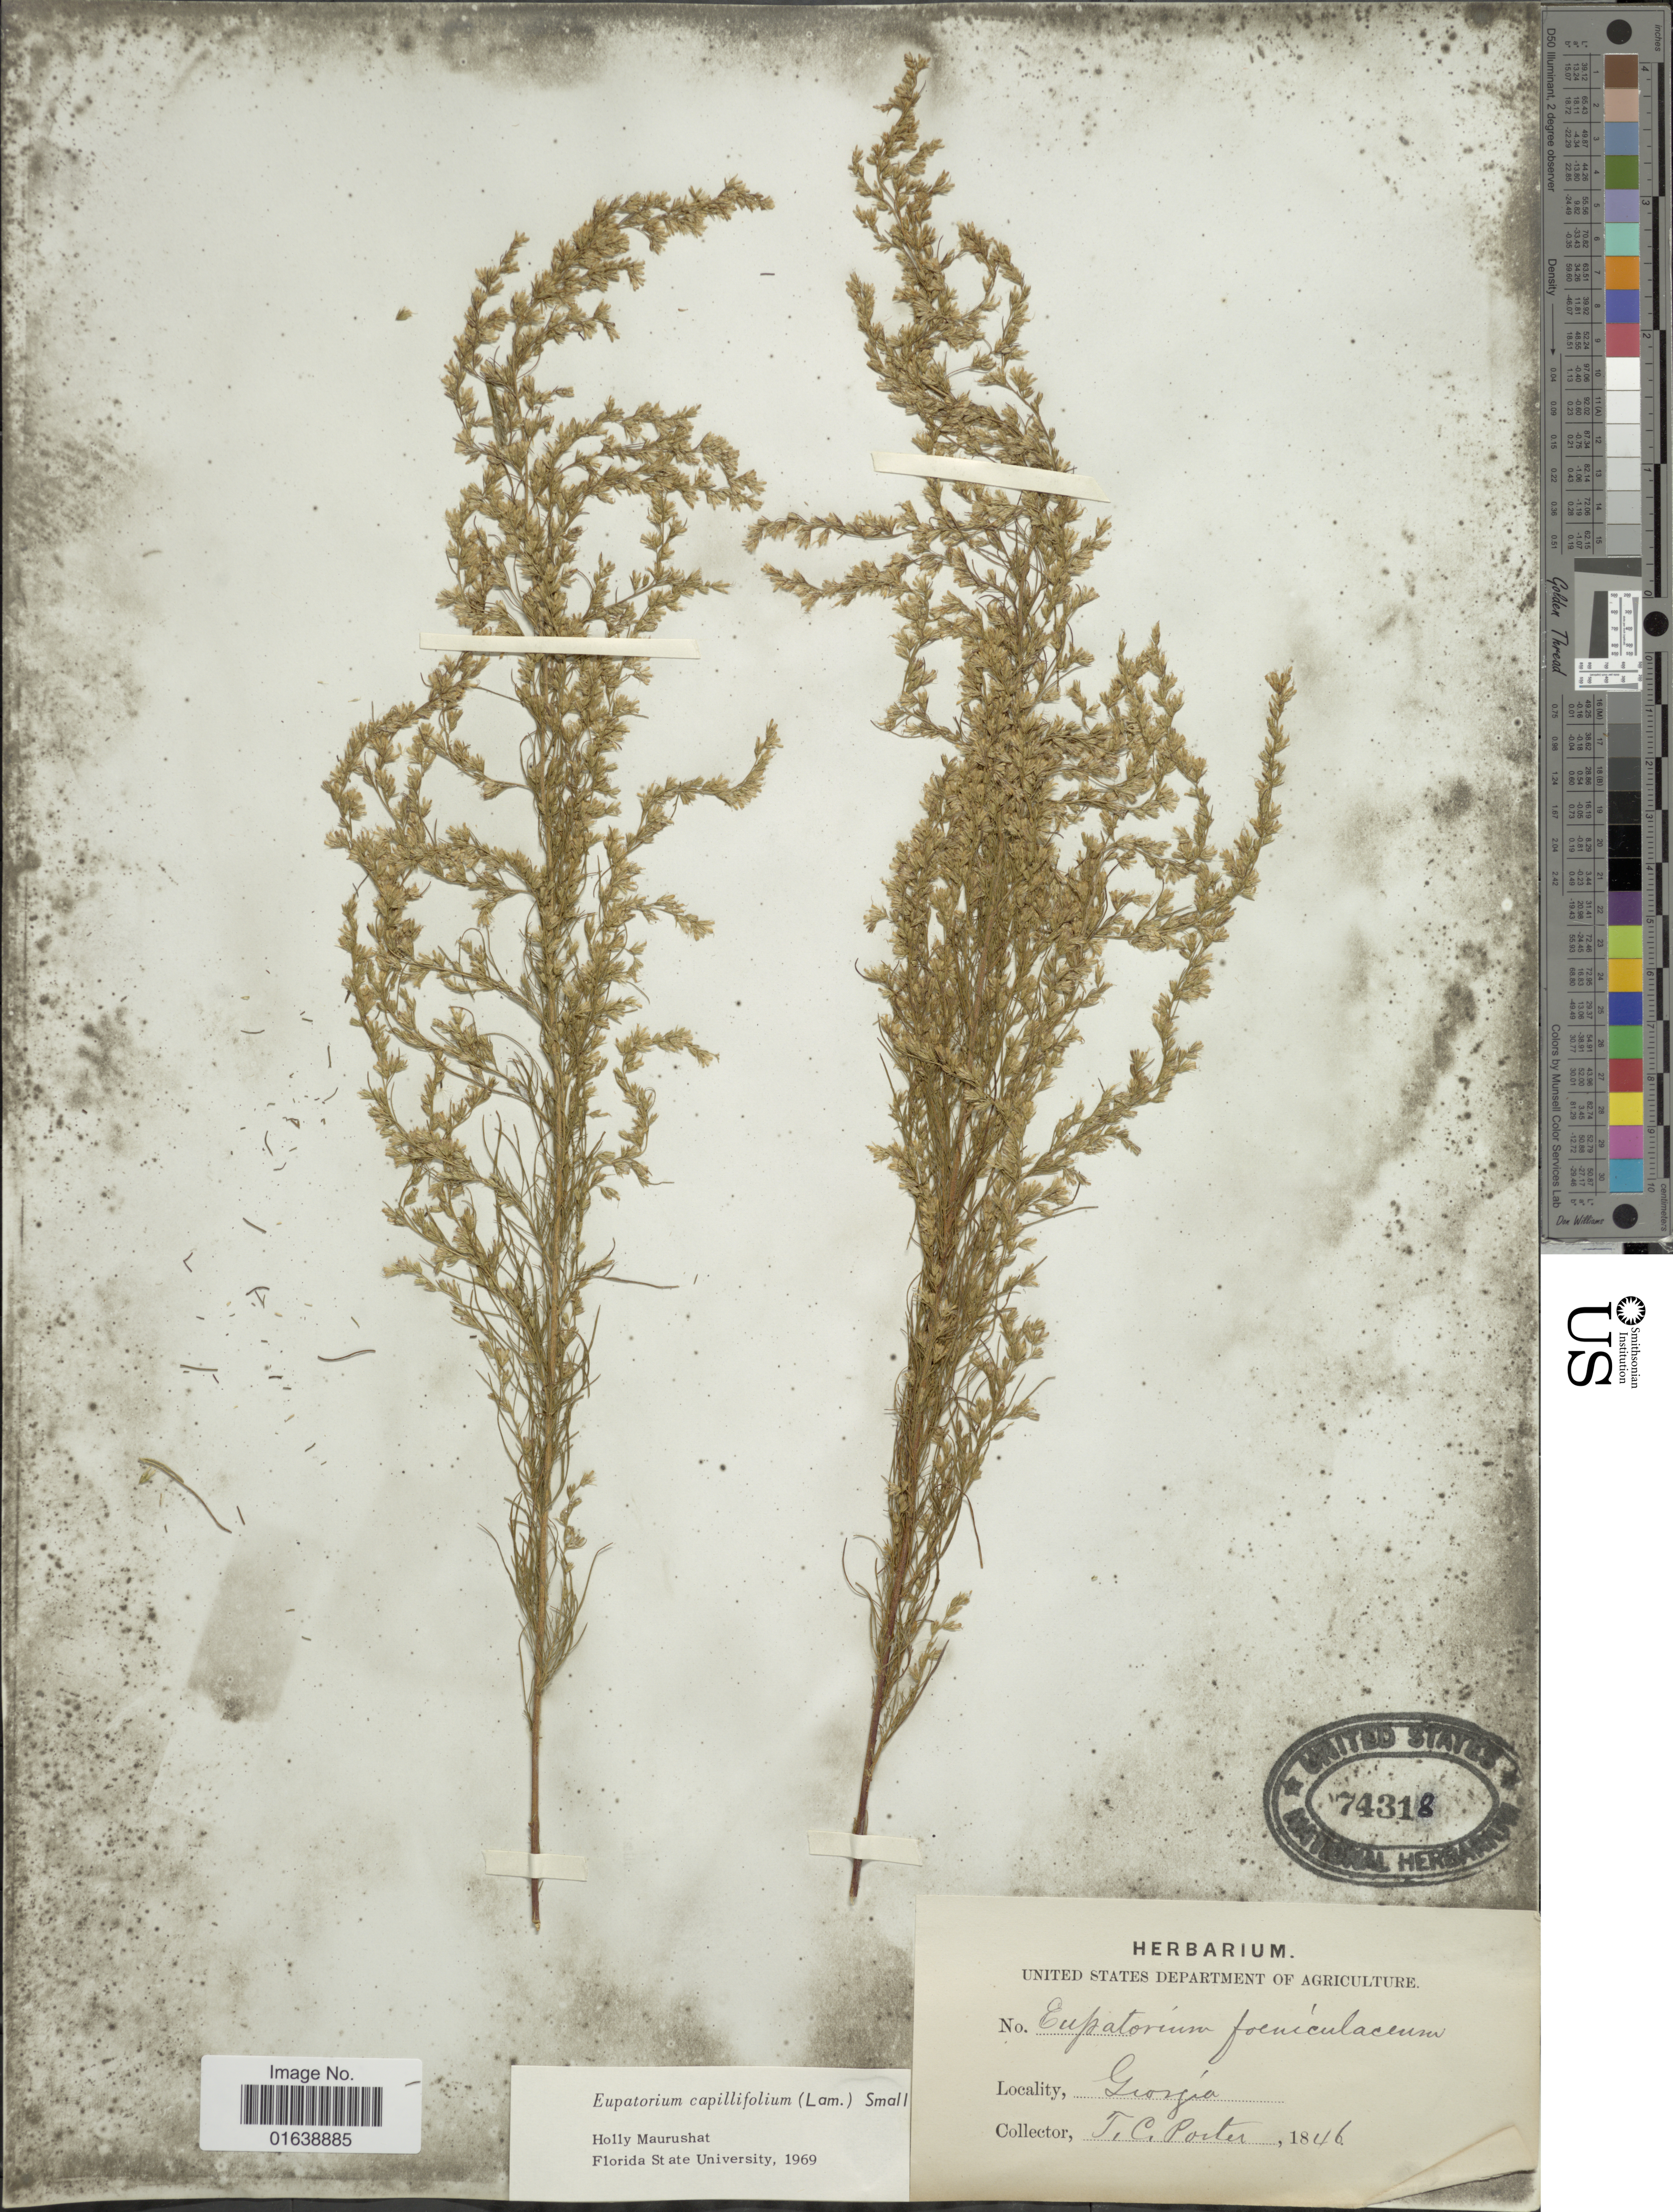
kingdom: Plantae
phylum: Tracheophyta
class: Magnoliopsida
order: Asterales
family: Asteraceae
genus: Eupatorium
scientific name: Eupatorium capillifolium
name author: (Lam.) Small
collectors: T. C. Porter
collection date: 1946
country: United States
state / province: Georgia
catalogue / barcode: US 74318